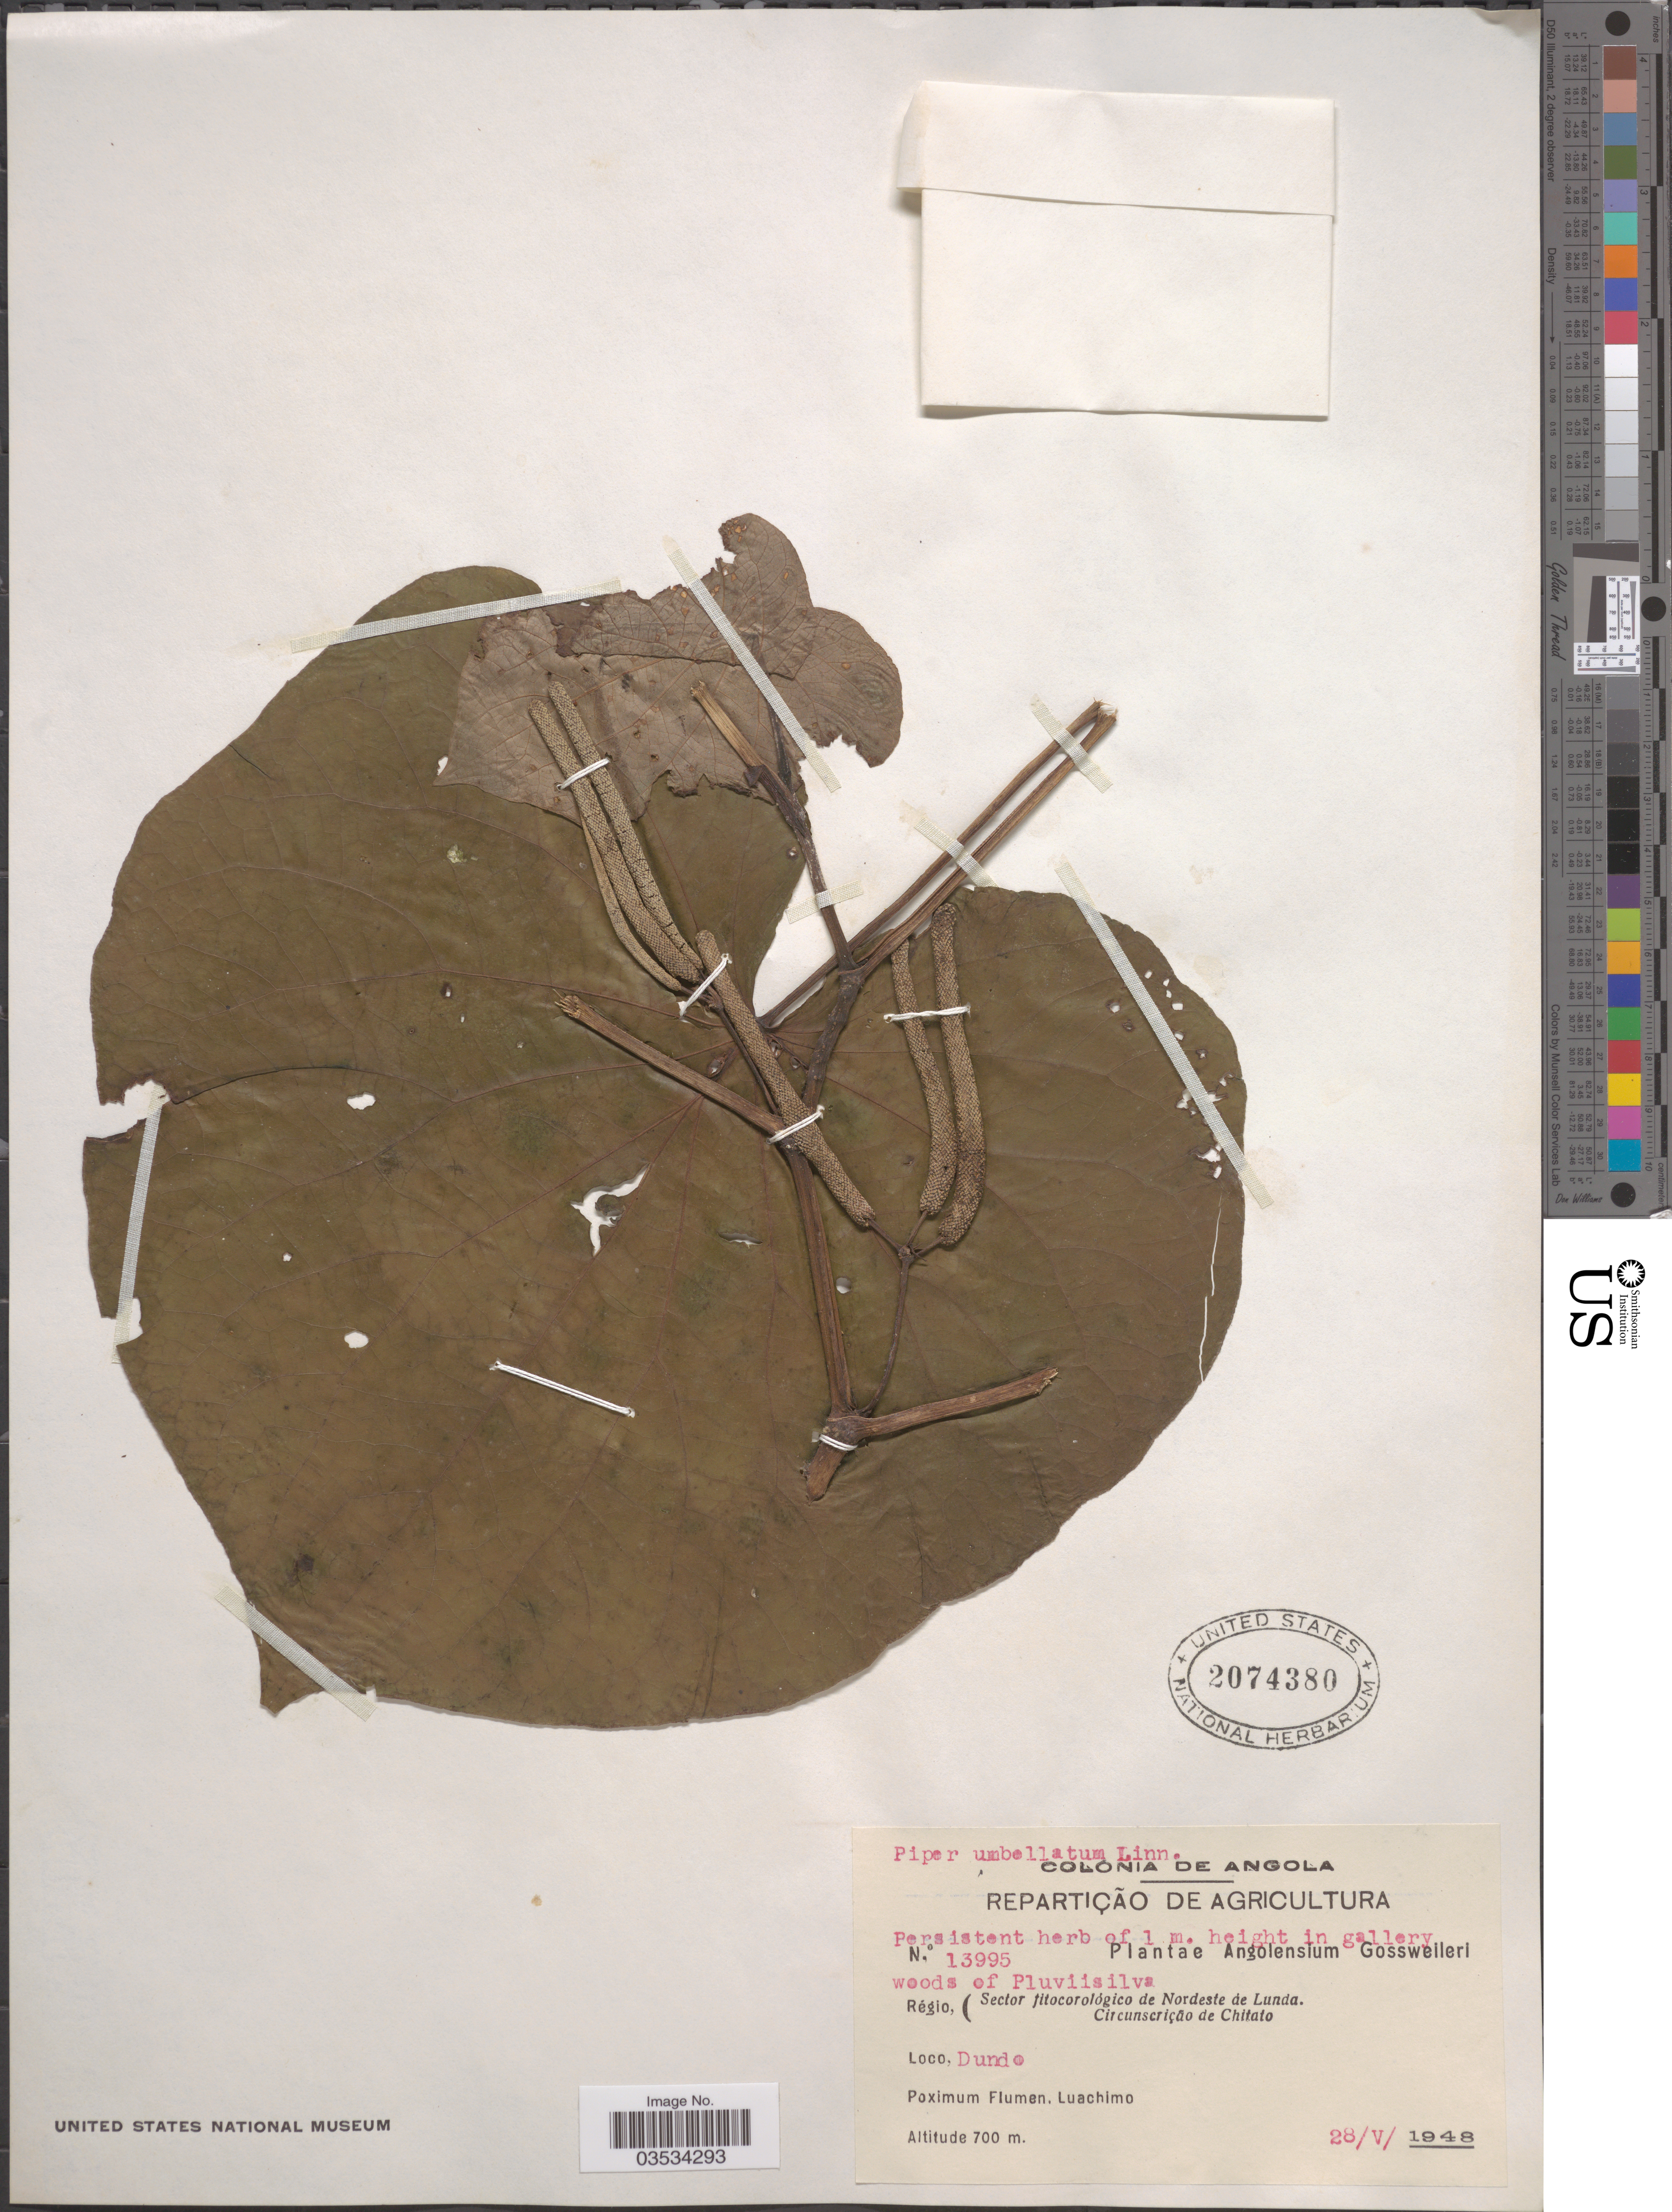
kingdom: Plantae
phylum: Tracheophyta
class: Magnoliopsida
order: Piperales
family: Piperaceae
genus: Piper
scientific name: Piper umbellatum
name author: L.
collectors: -. Gossweiler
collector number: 13995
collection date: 1948-05-28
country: Angola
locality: Régio, (Sector fitocorológico de Nordeste de Lunda. Circunscrição de Chitato.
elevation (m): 700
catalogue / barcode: US 2074380